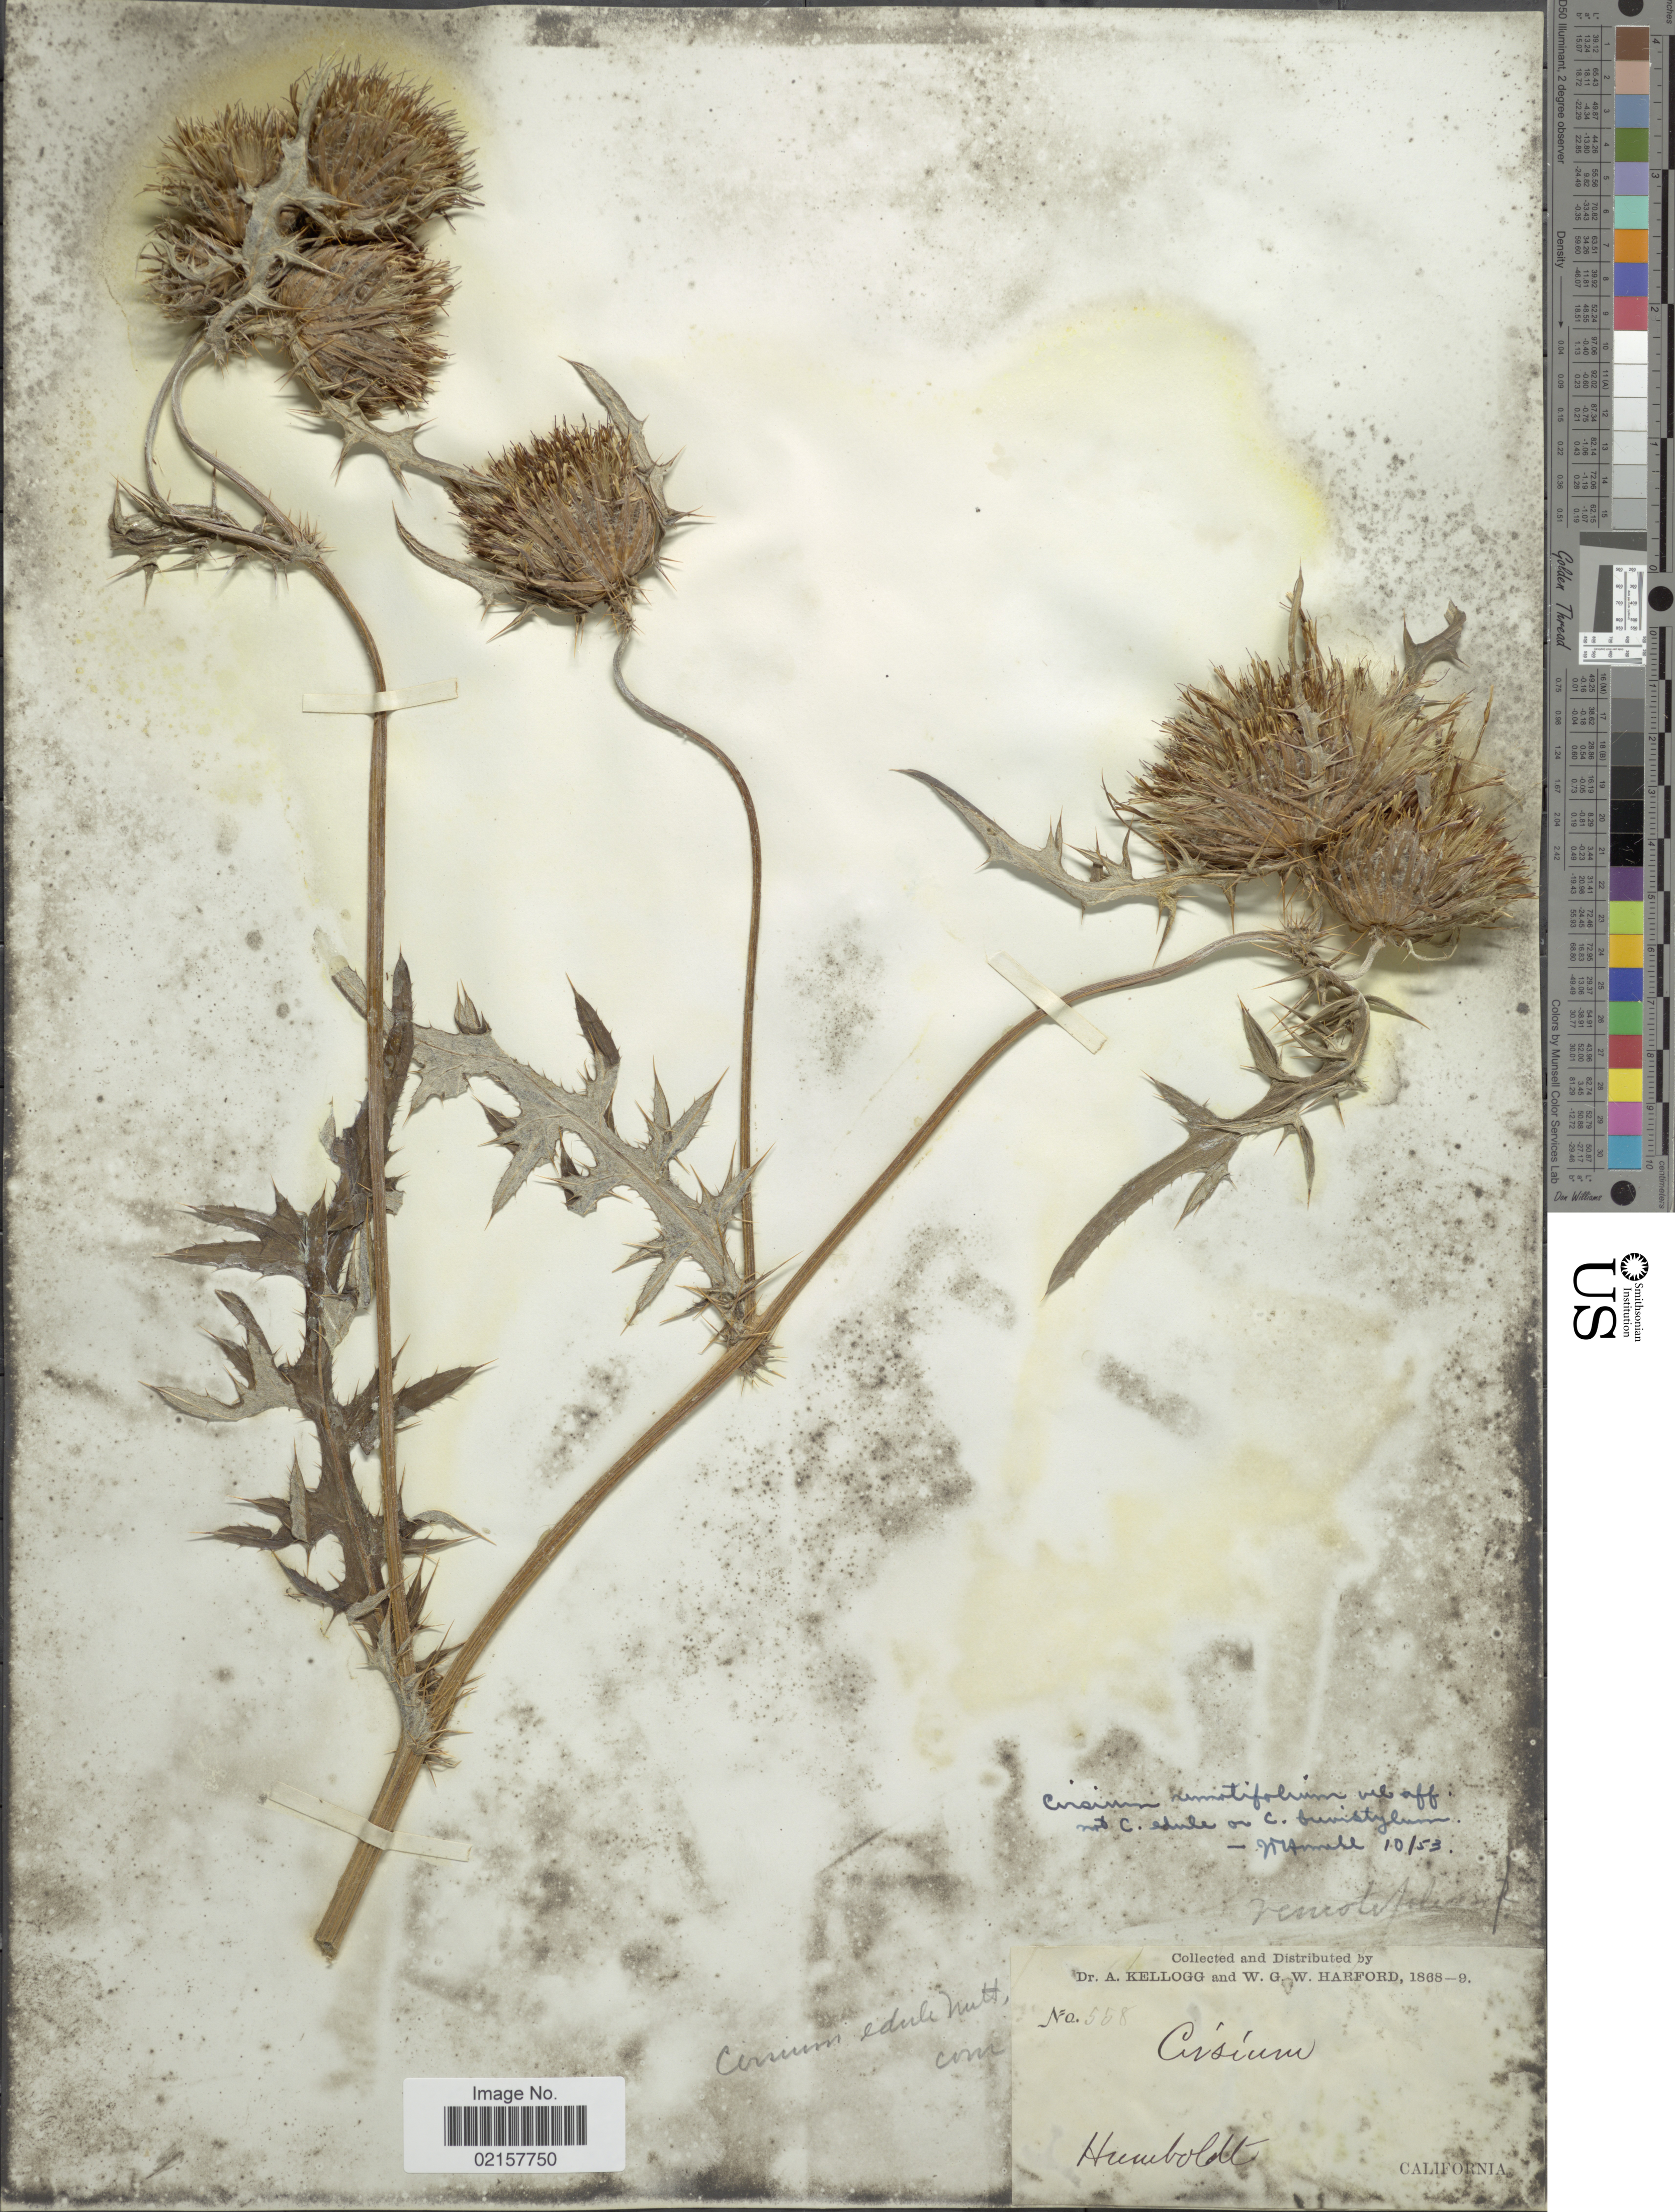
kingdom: Plantae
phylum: Tracheophyta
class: Magnoliopsida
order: Asterales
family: Asteraceae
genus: Cirsium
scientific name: Cirsium remotifolium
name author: (Hook.) DC.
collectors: A. Kellogg & W. G. W. Harford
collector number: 558*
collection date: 1868/1869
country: United States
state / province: California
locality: Humboldt